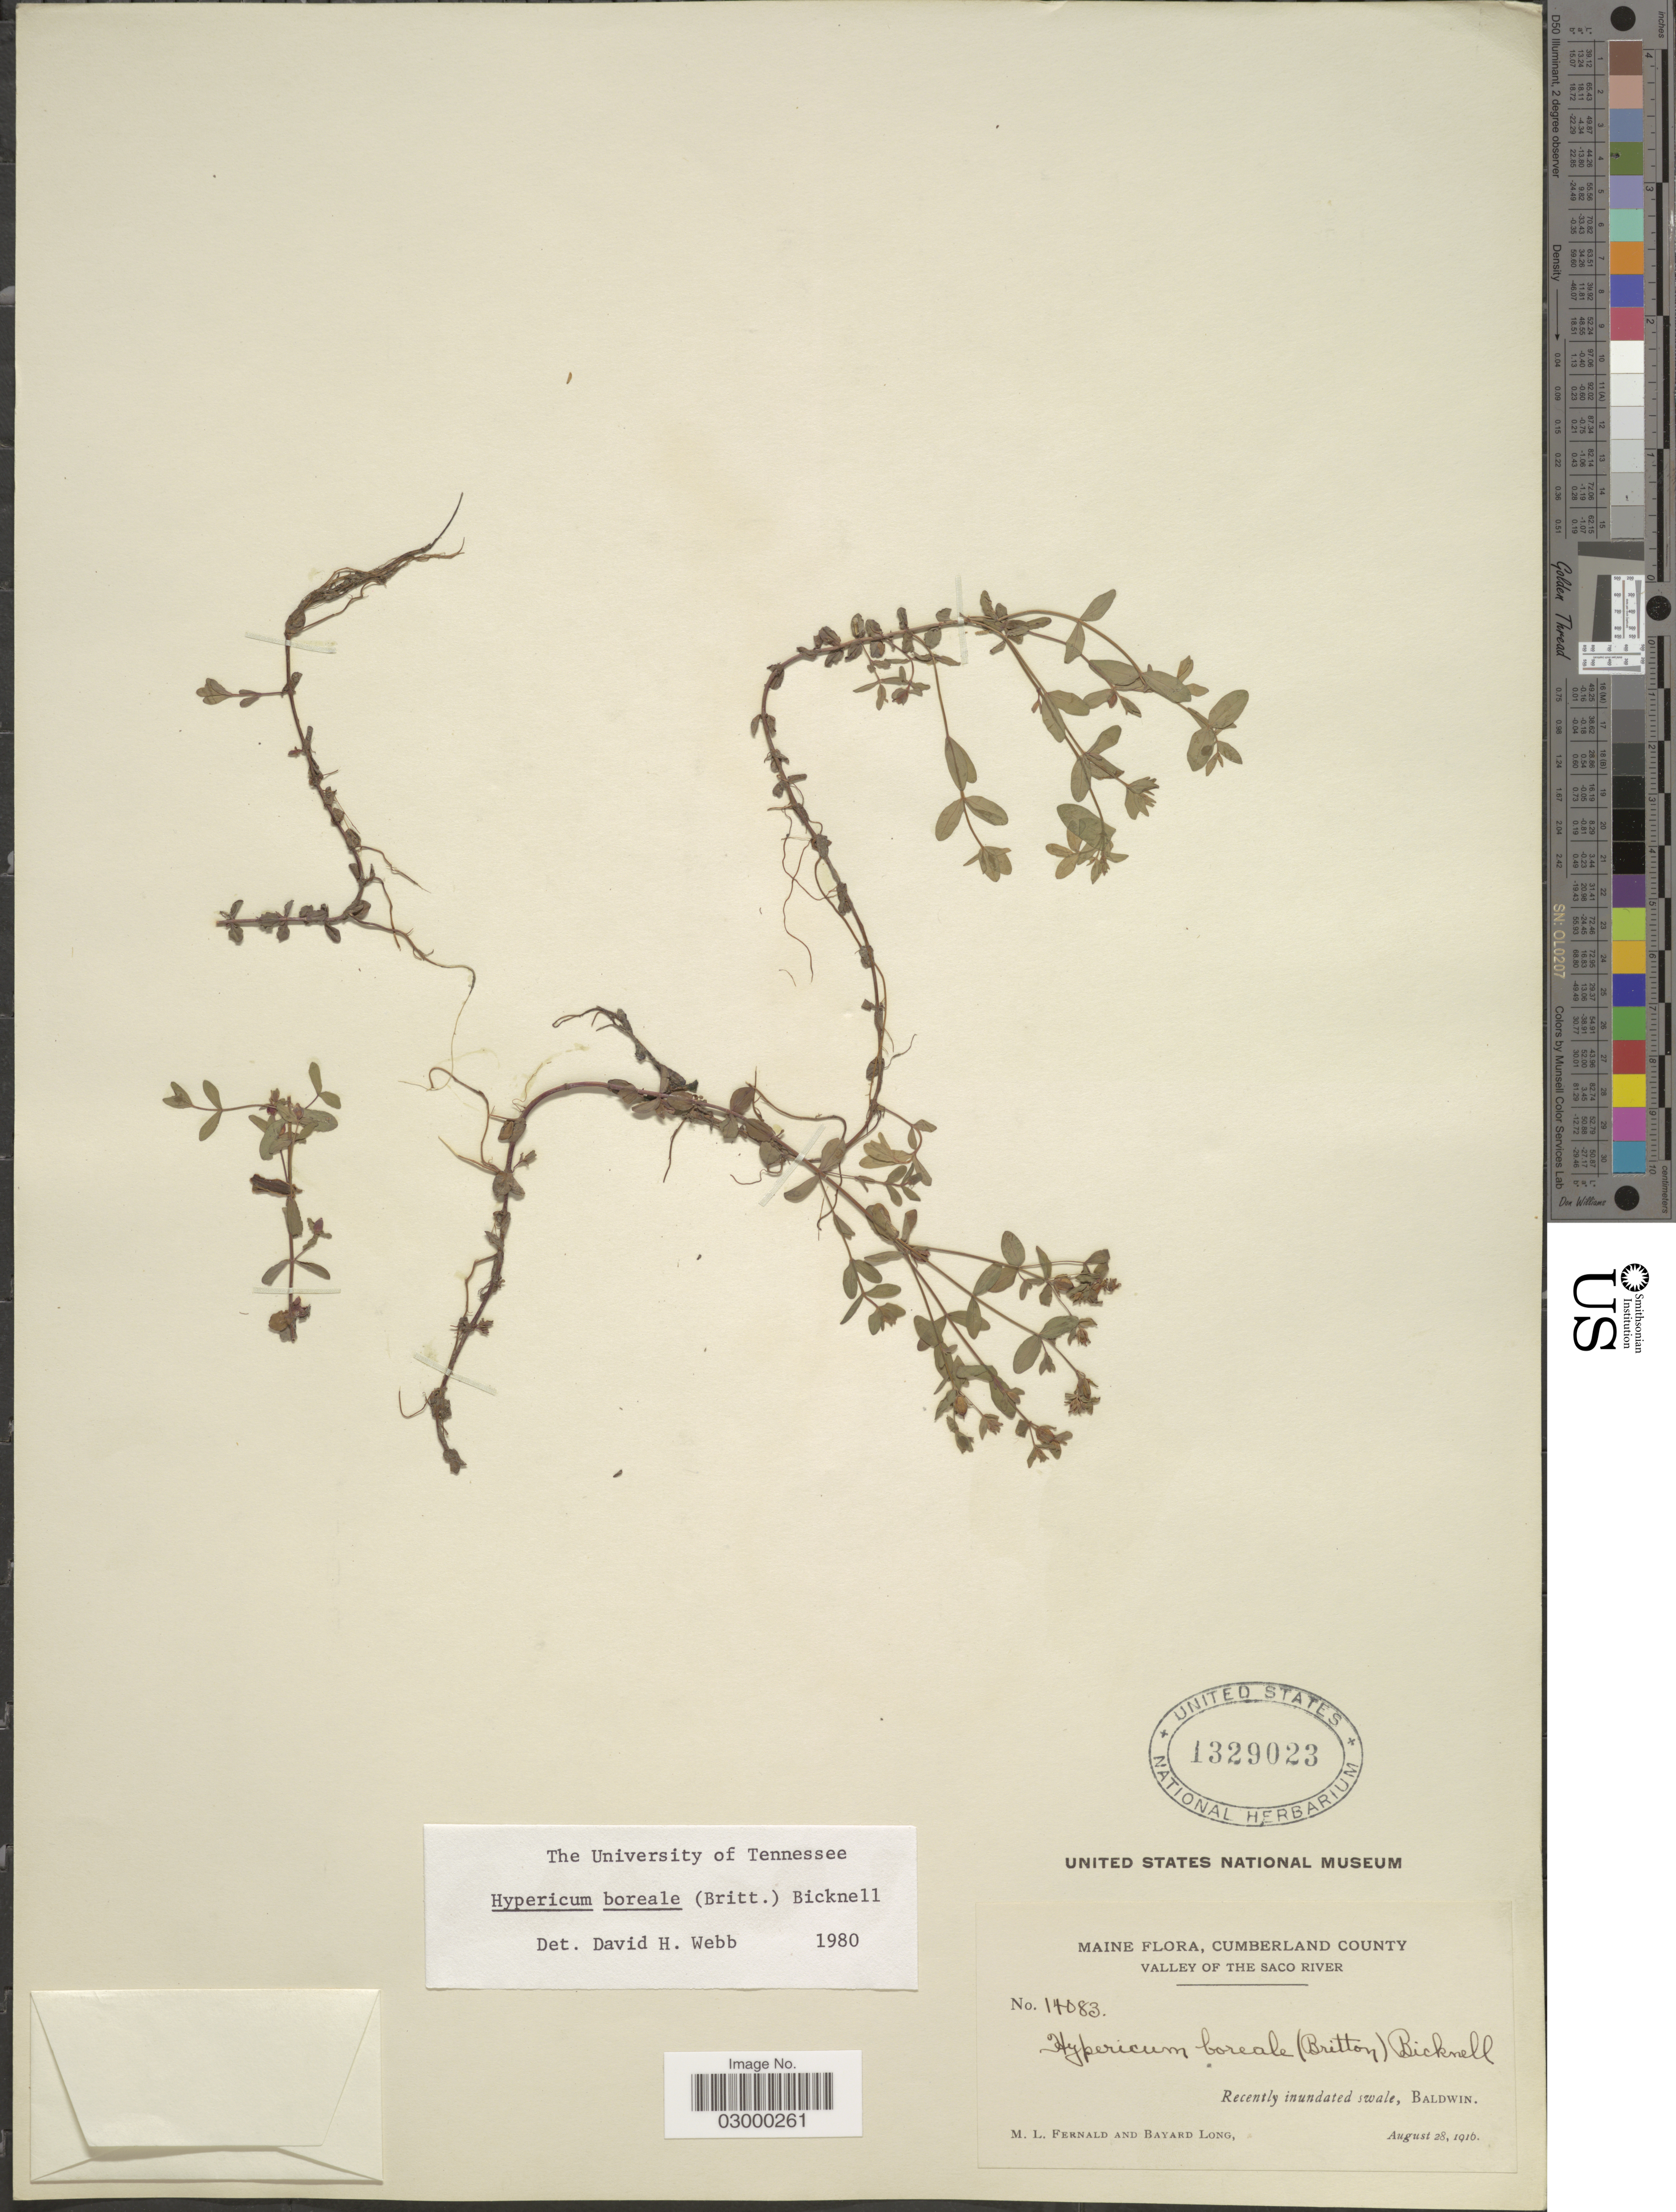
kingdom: Plantae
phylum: Tracheophyta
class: Magnoliopsida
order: Malpighiales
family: Hypericaceae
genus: Hypericum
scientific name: Hypericum boreale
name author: (Britton) E.P. Bicknell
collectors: M. L. Fernald & B. Long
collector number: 14083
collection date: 1916-08-28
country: United States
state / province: Maine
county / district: Cumberland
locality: Cumberland County, Valley of the Saco River, Recently inundated swale, Baldwin.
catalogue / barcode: US 1329023